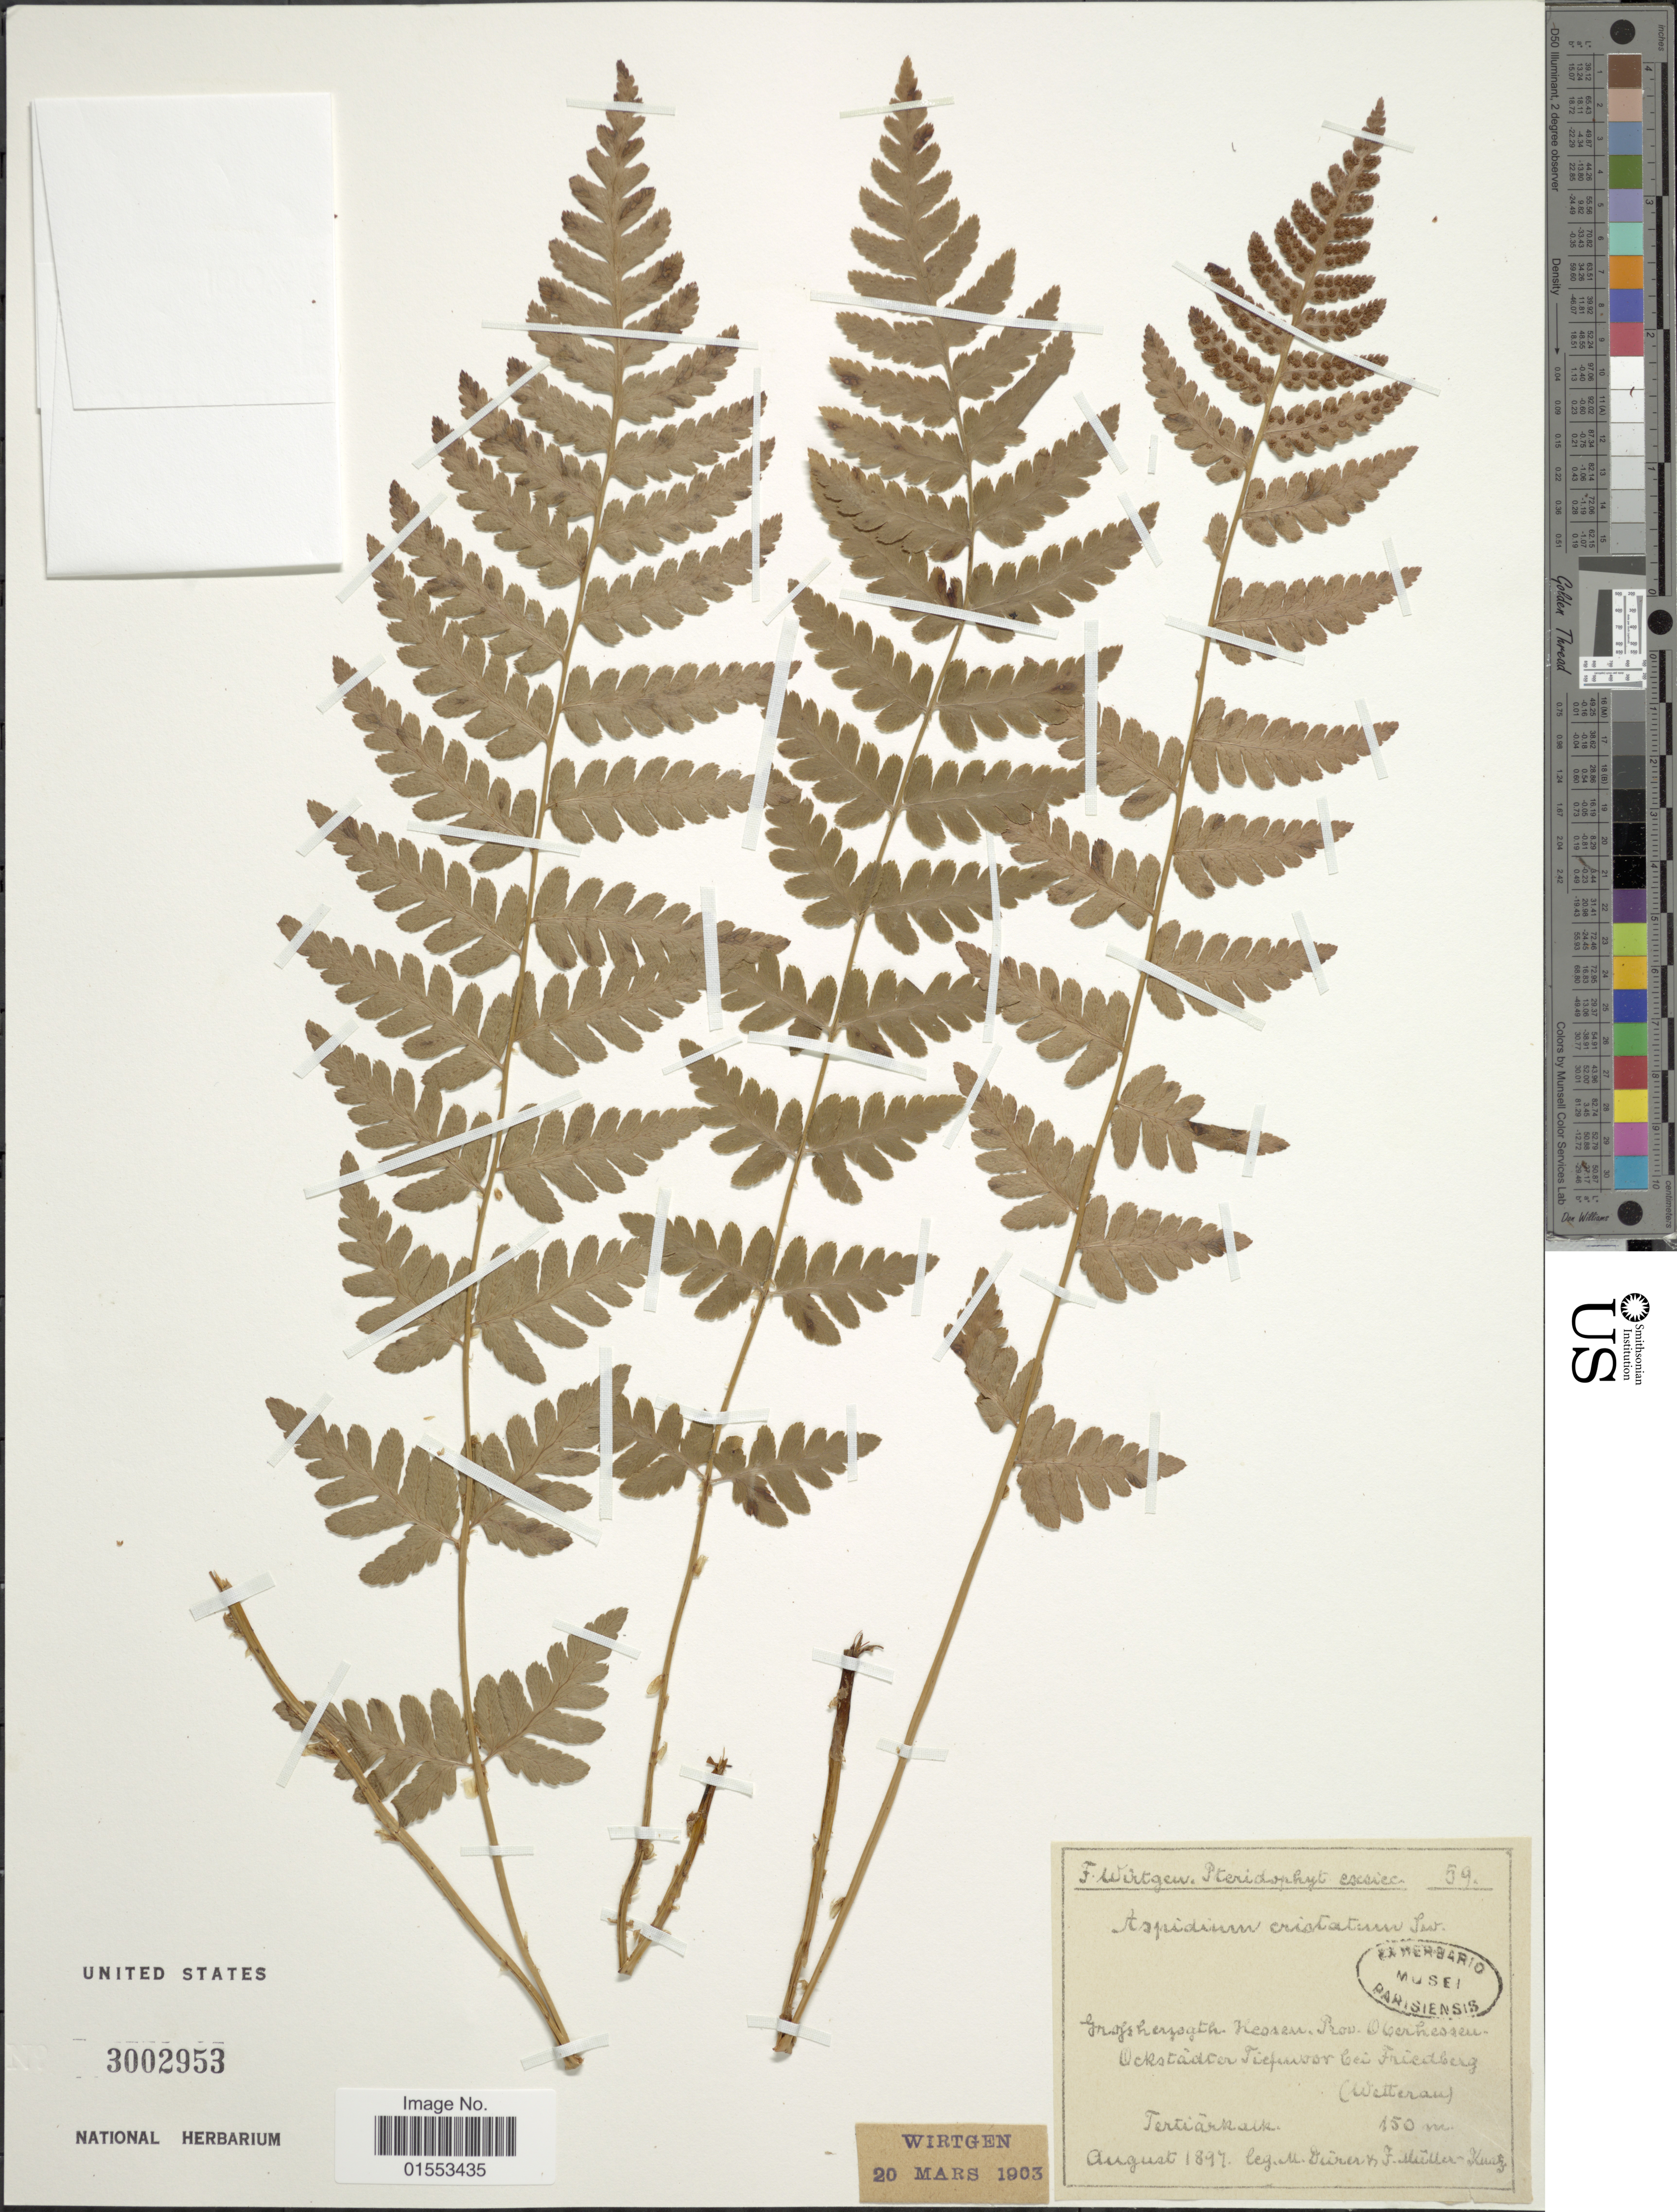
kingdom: Plantae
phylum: Tracheophyta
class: Polypodiopsida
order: Polypodiales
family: Dryopteridaceae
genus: Dryopteris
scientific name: Dryopteris filix-mas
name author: (L.) Schott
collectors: M. Durer & F. Müller-Knatz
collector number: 59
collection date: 1897-08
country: Germany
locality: Ockstaden Tief [illegible text]vor bei Friedberg (Wetterau). [interpreted]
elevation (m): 150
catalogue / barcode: US 3002953